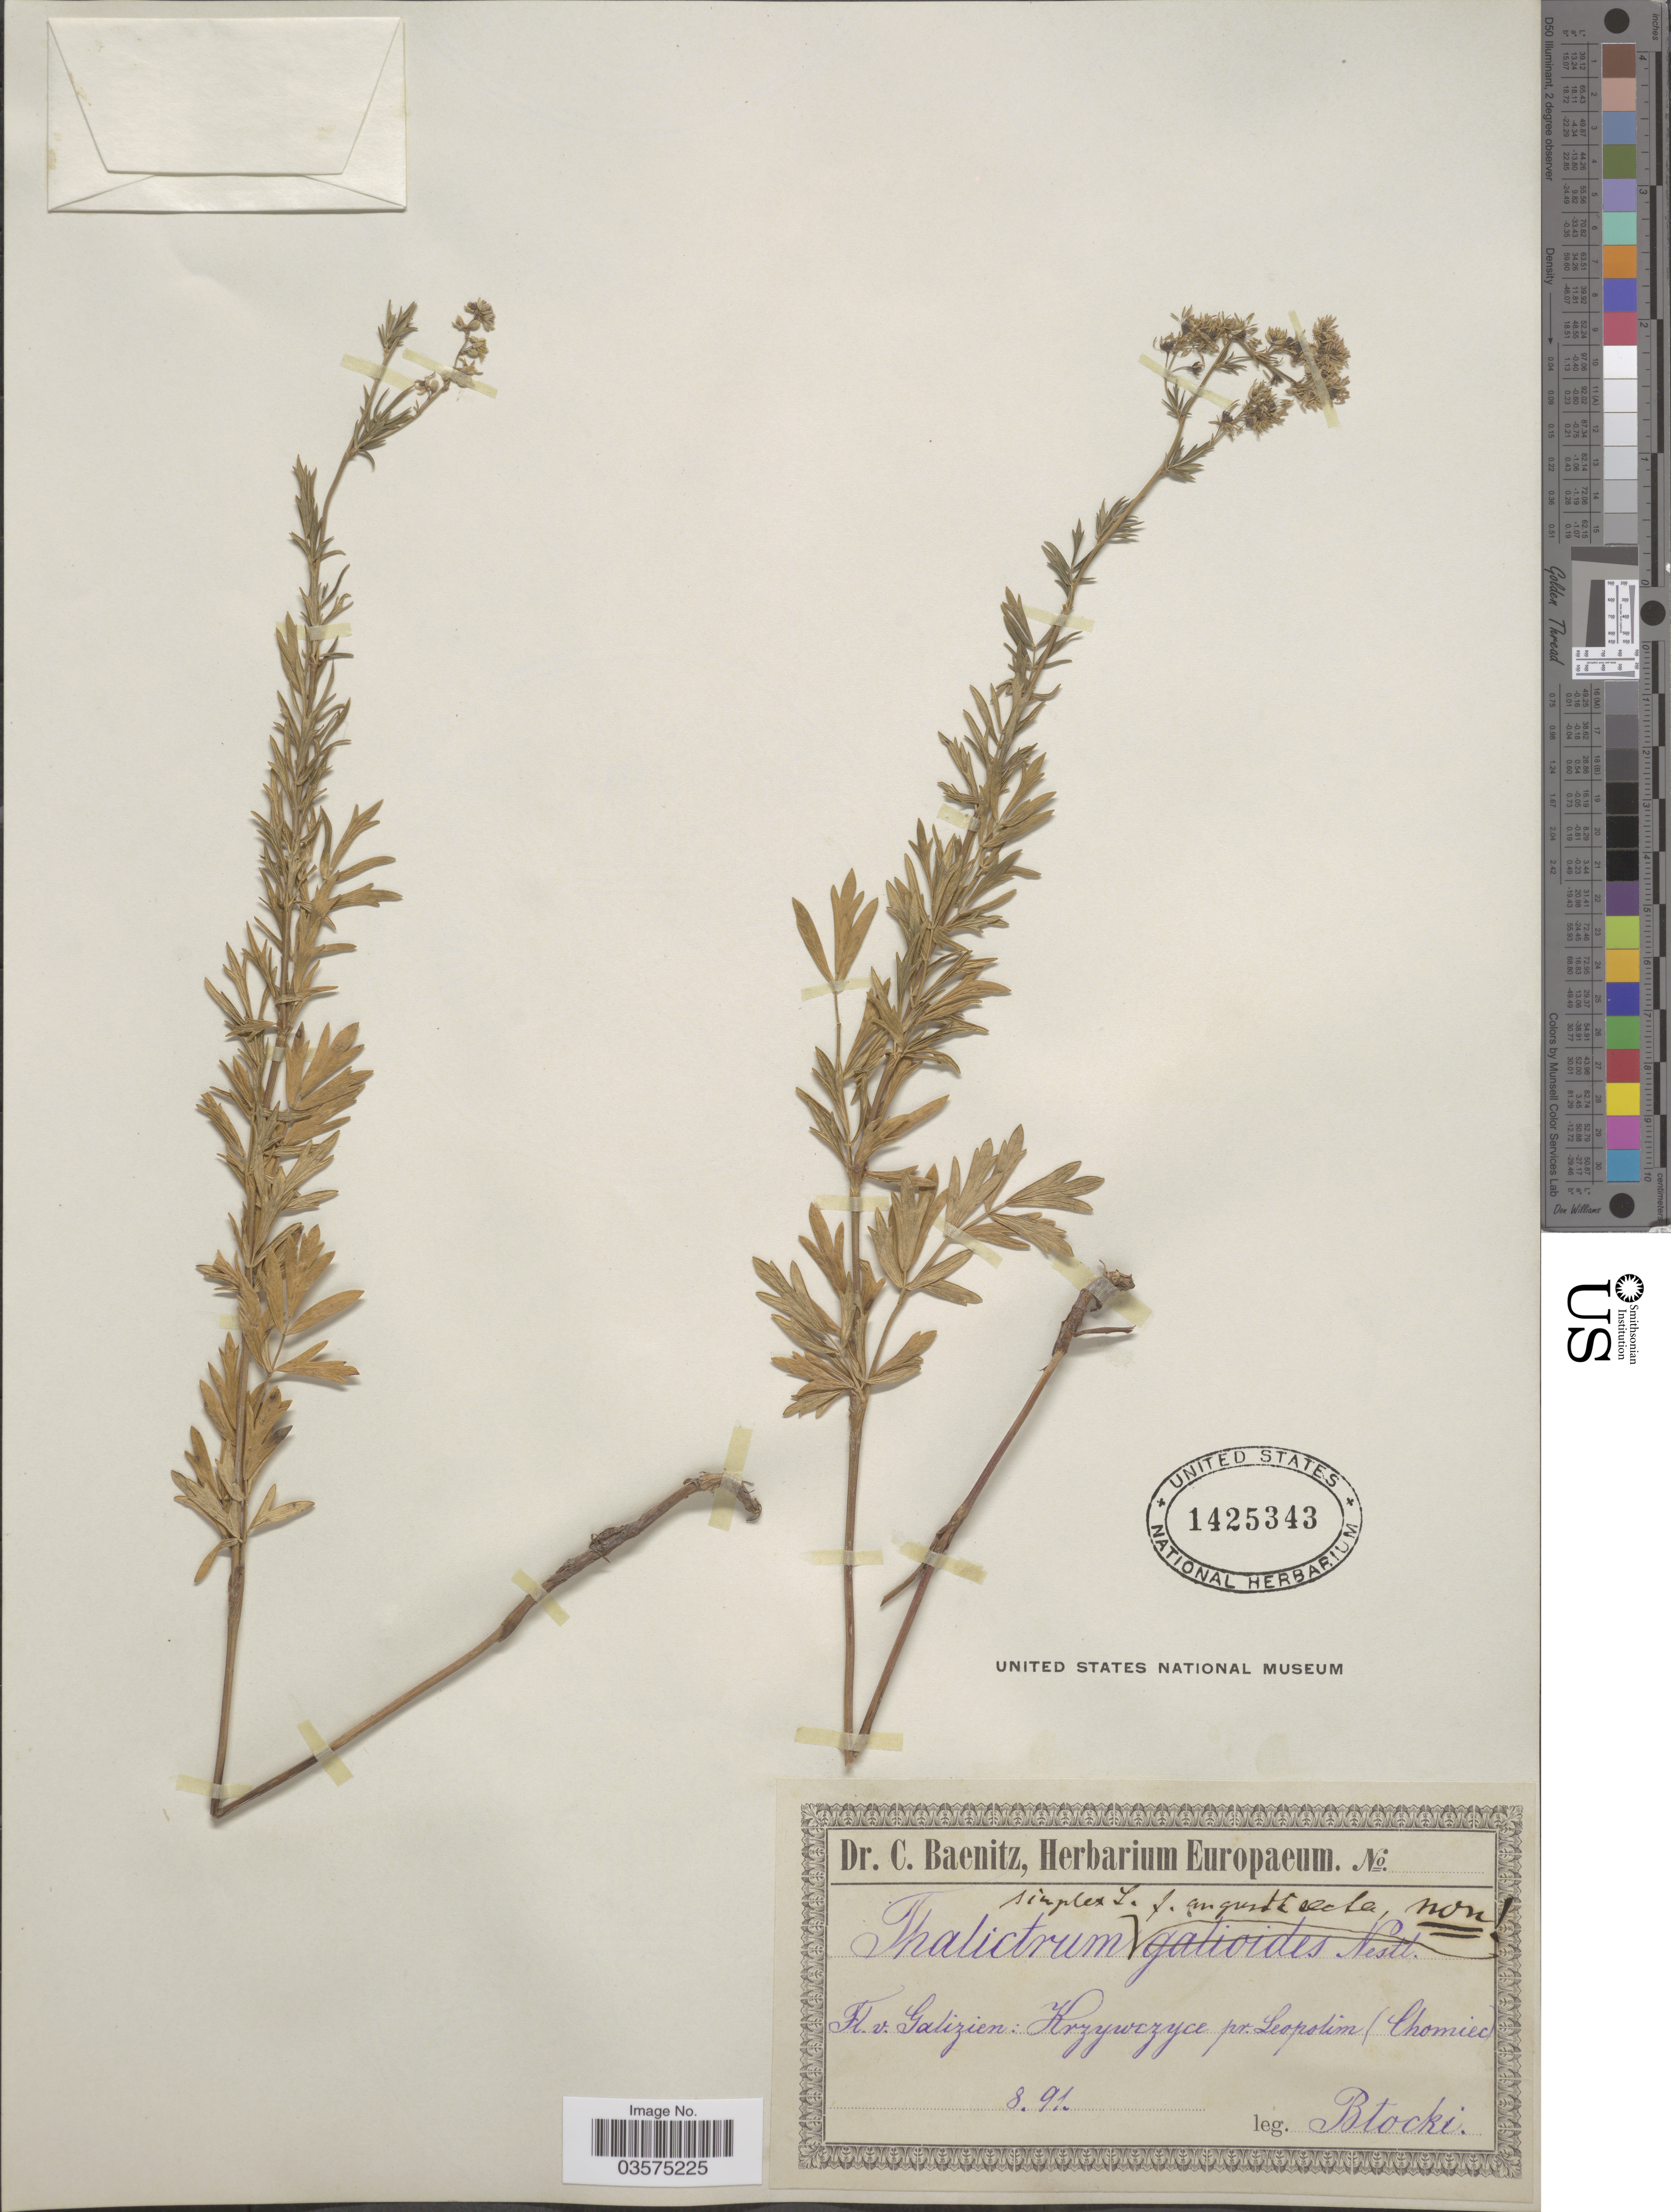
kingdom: Plantae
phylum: Tracheophyta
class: Magnoliopsida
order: Ranunculales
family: Ranunculaceae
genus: Thalictrum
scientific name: Thalictrum simplex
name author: L.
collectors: Blocki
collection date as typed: Transcribed d/m/y: /8/91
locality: Fl. v. Galizien: Krzywezyce pr. Leopolim (Chomiec).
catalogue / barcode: US 1425343